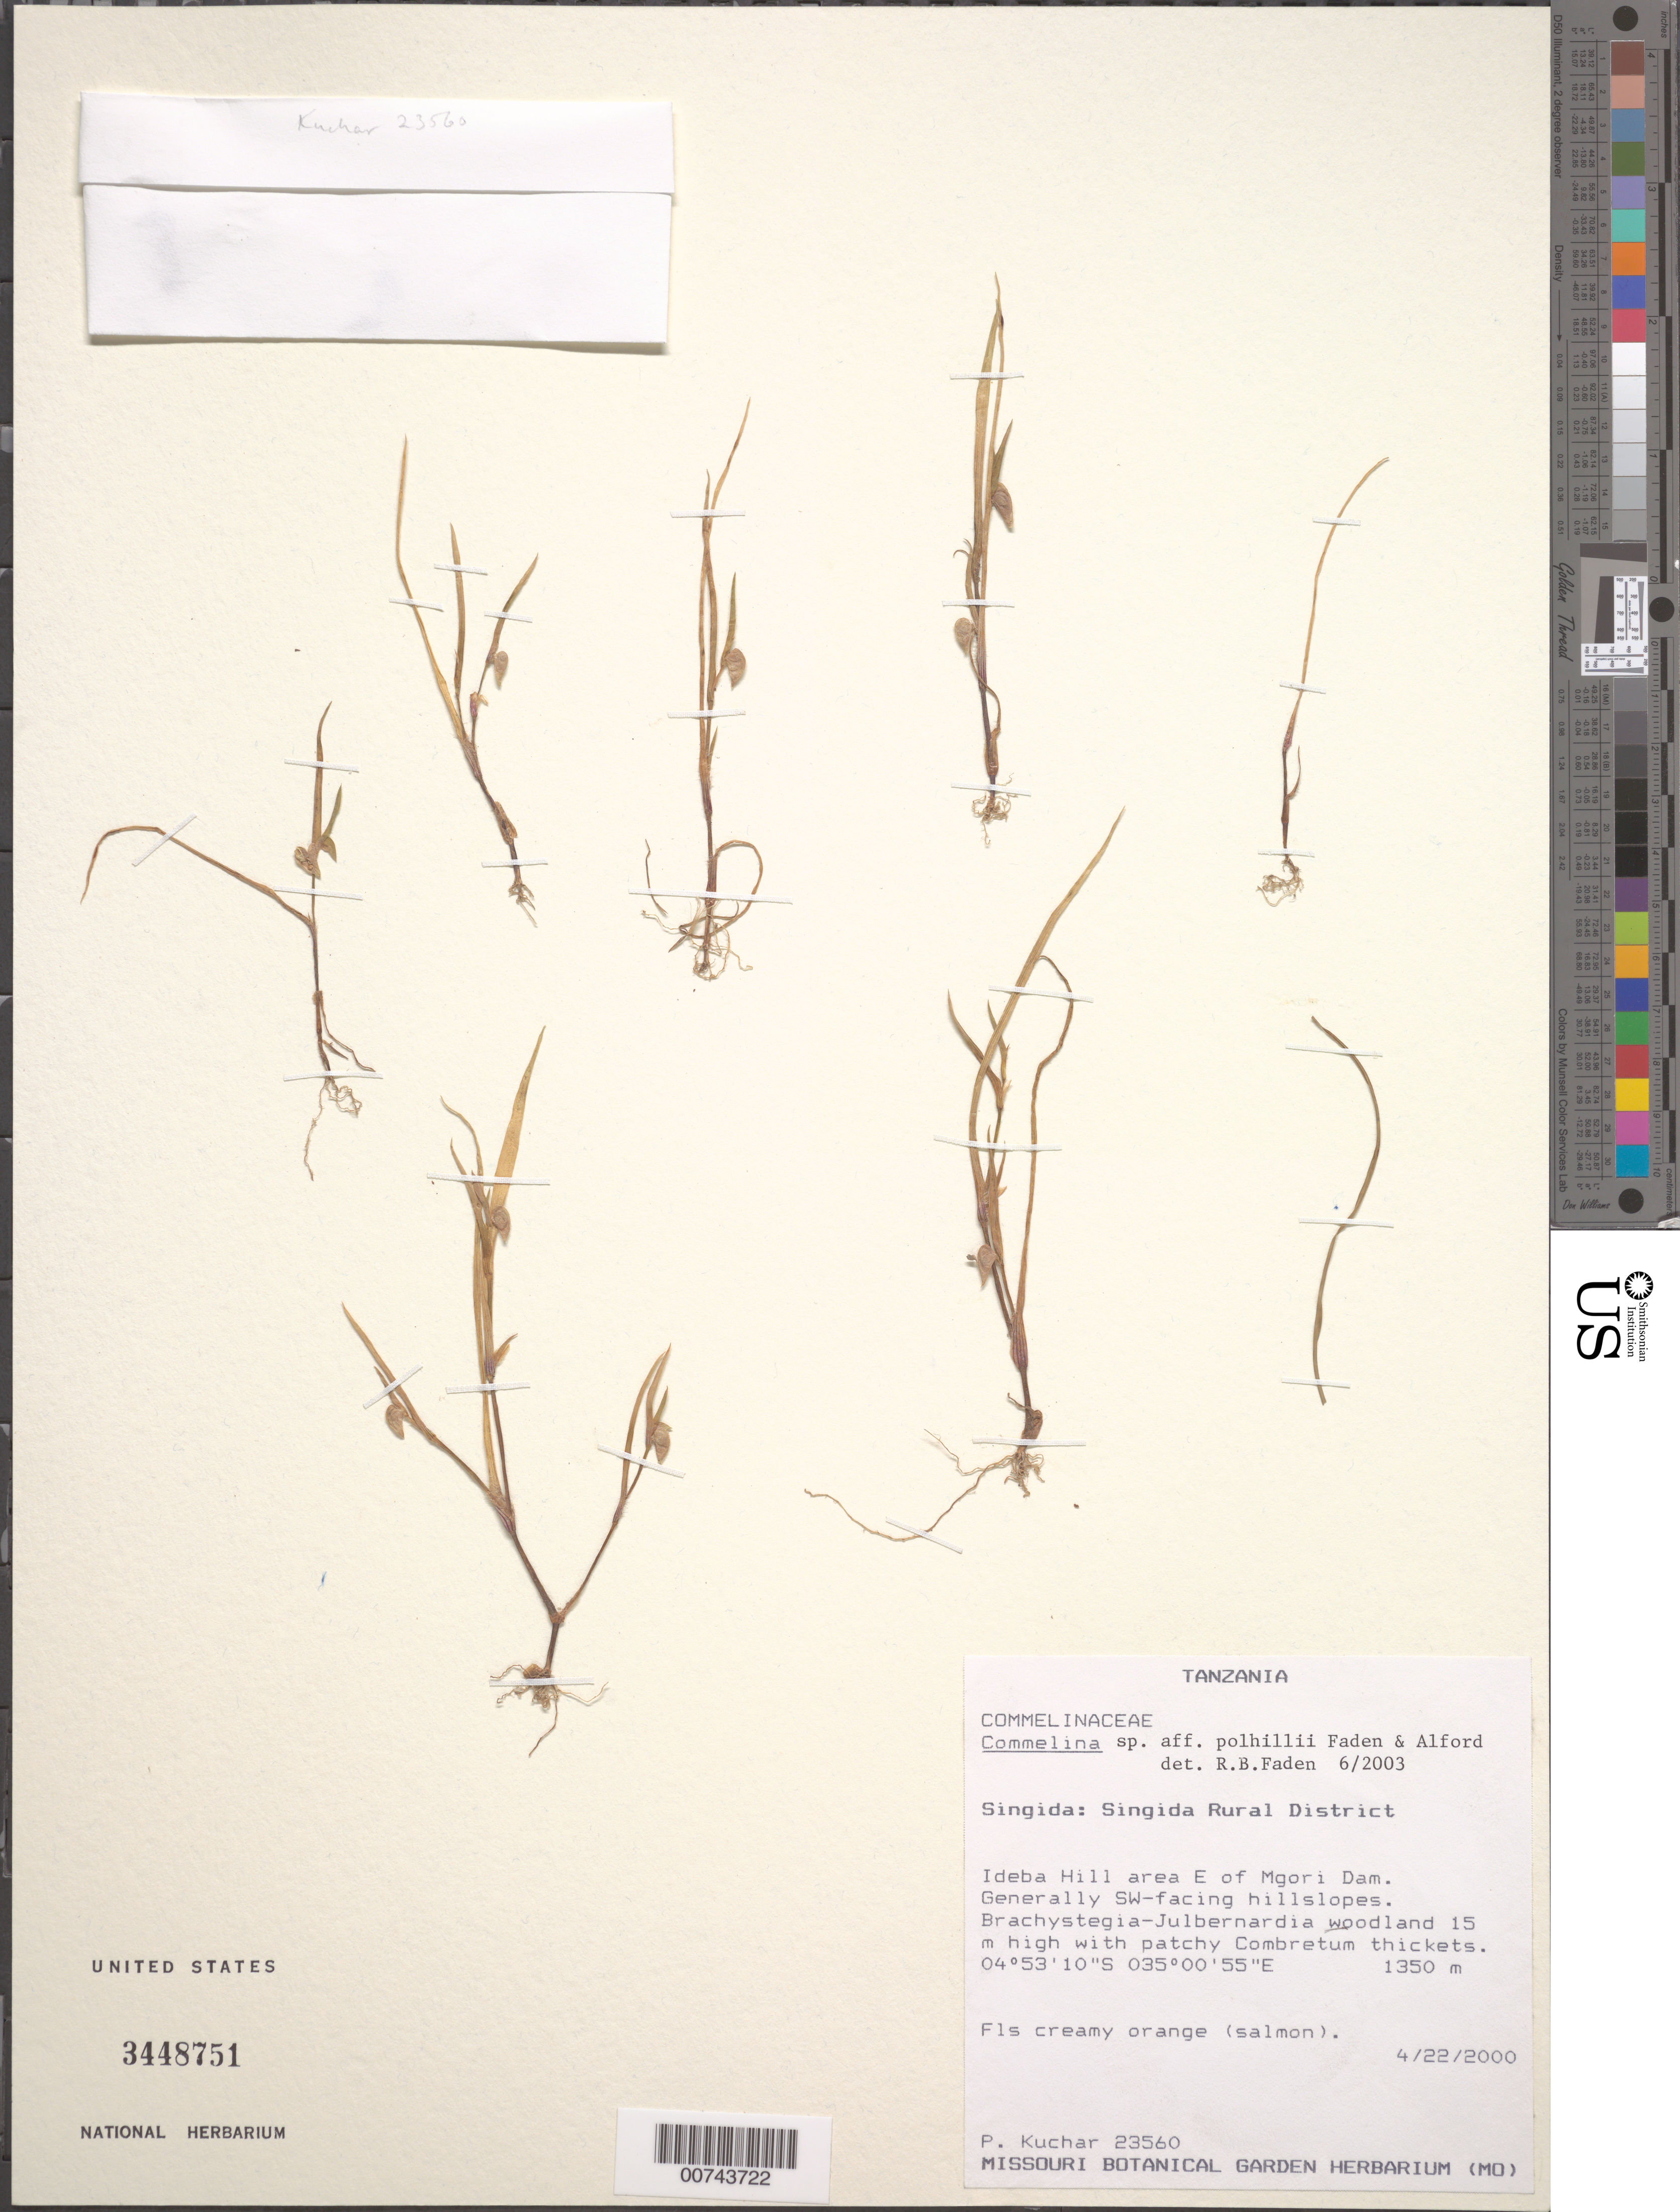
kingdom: Plantae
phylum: Tracheophyta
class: Liliopsida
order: Commelinales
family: Commelinaceae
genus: Commelina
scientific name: Commelina polhillii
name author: Faden & M.H. Alford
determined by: Faden, Robert B., (US), Smithsonian Institution - National Museum of Natural History (UNITED STATES)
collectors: P. Kuchar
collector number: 23560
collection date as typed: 22 Apr 2000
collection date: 2000-04-22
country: Tanzania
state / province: Singida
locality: Ideba Hill area E of Mgori Dam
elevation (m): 1350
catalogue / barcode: US 3448751